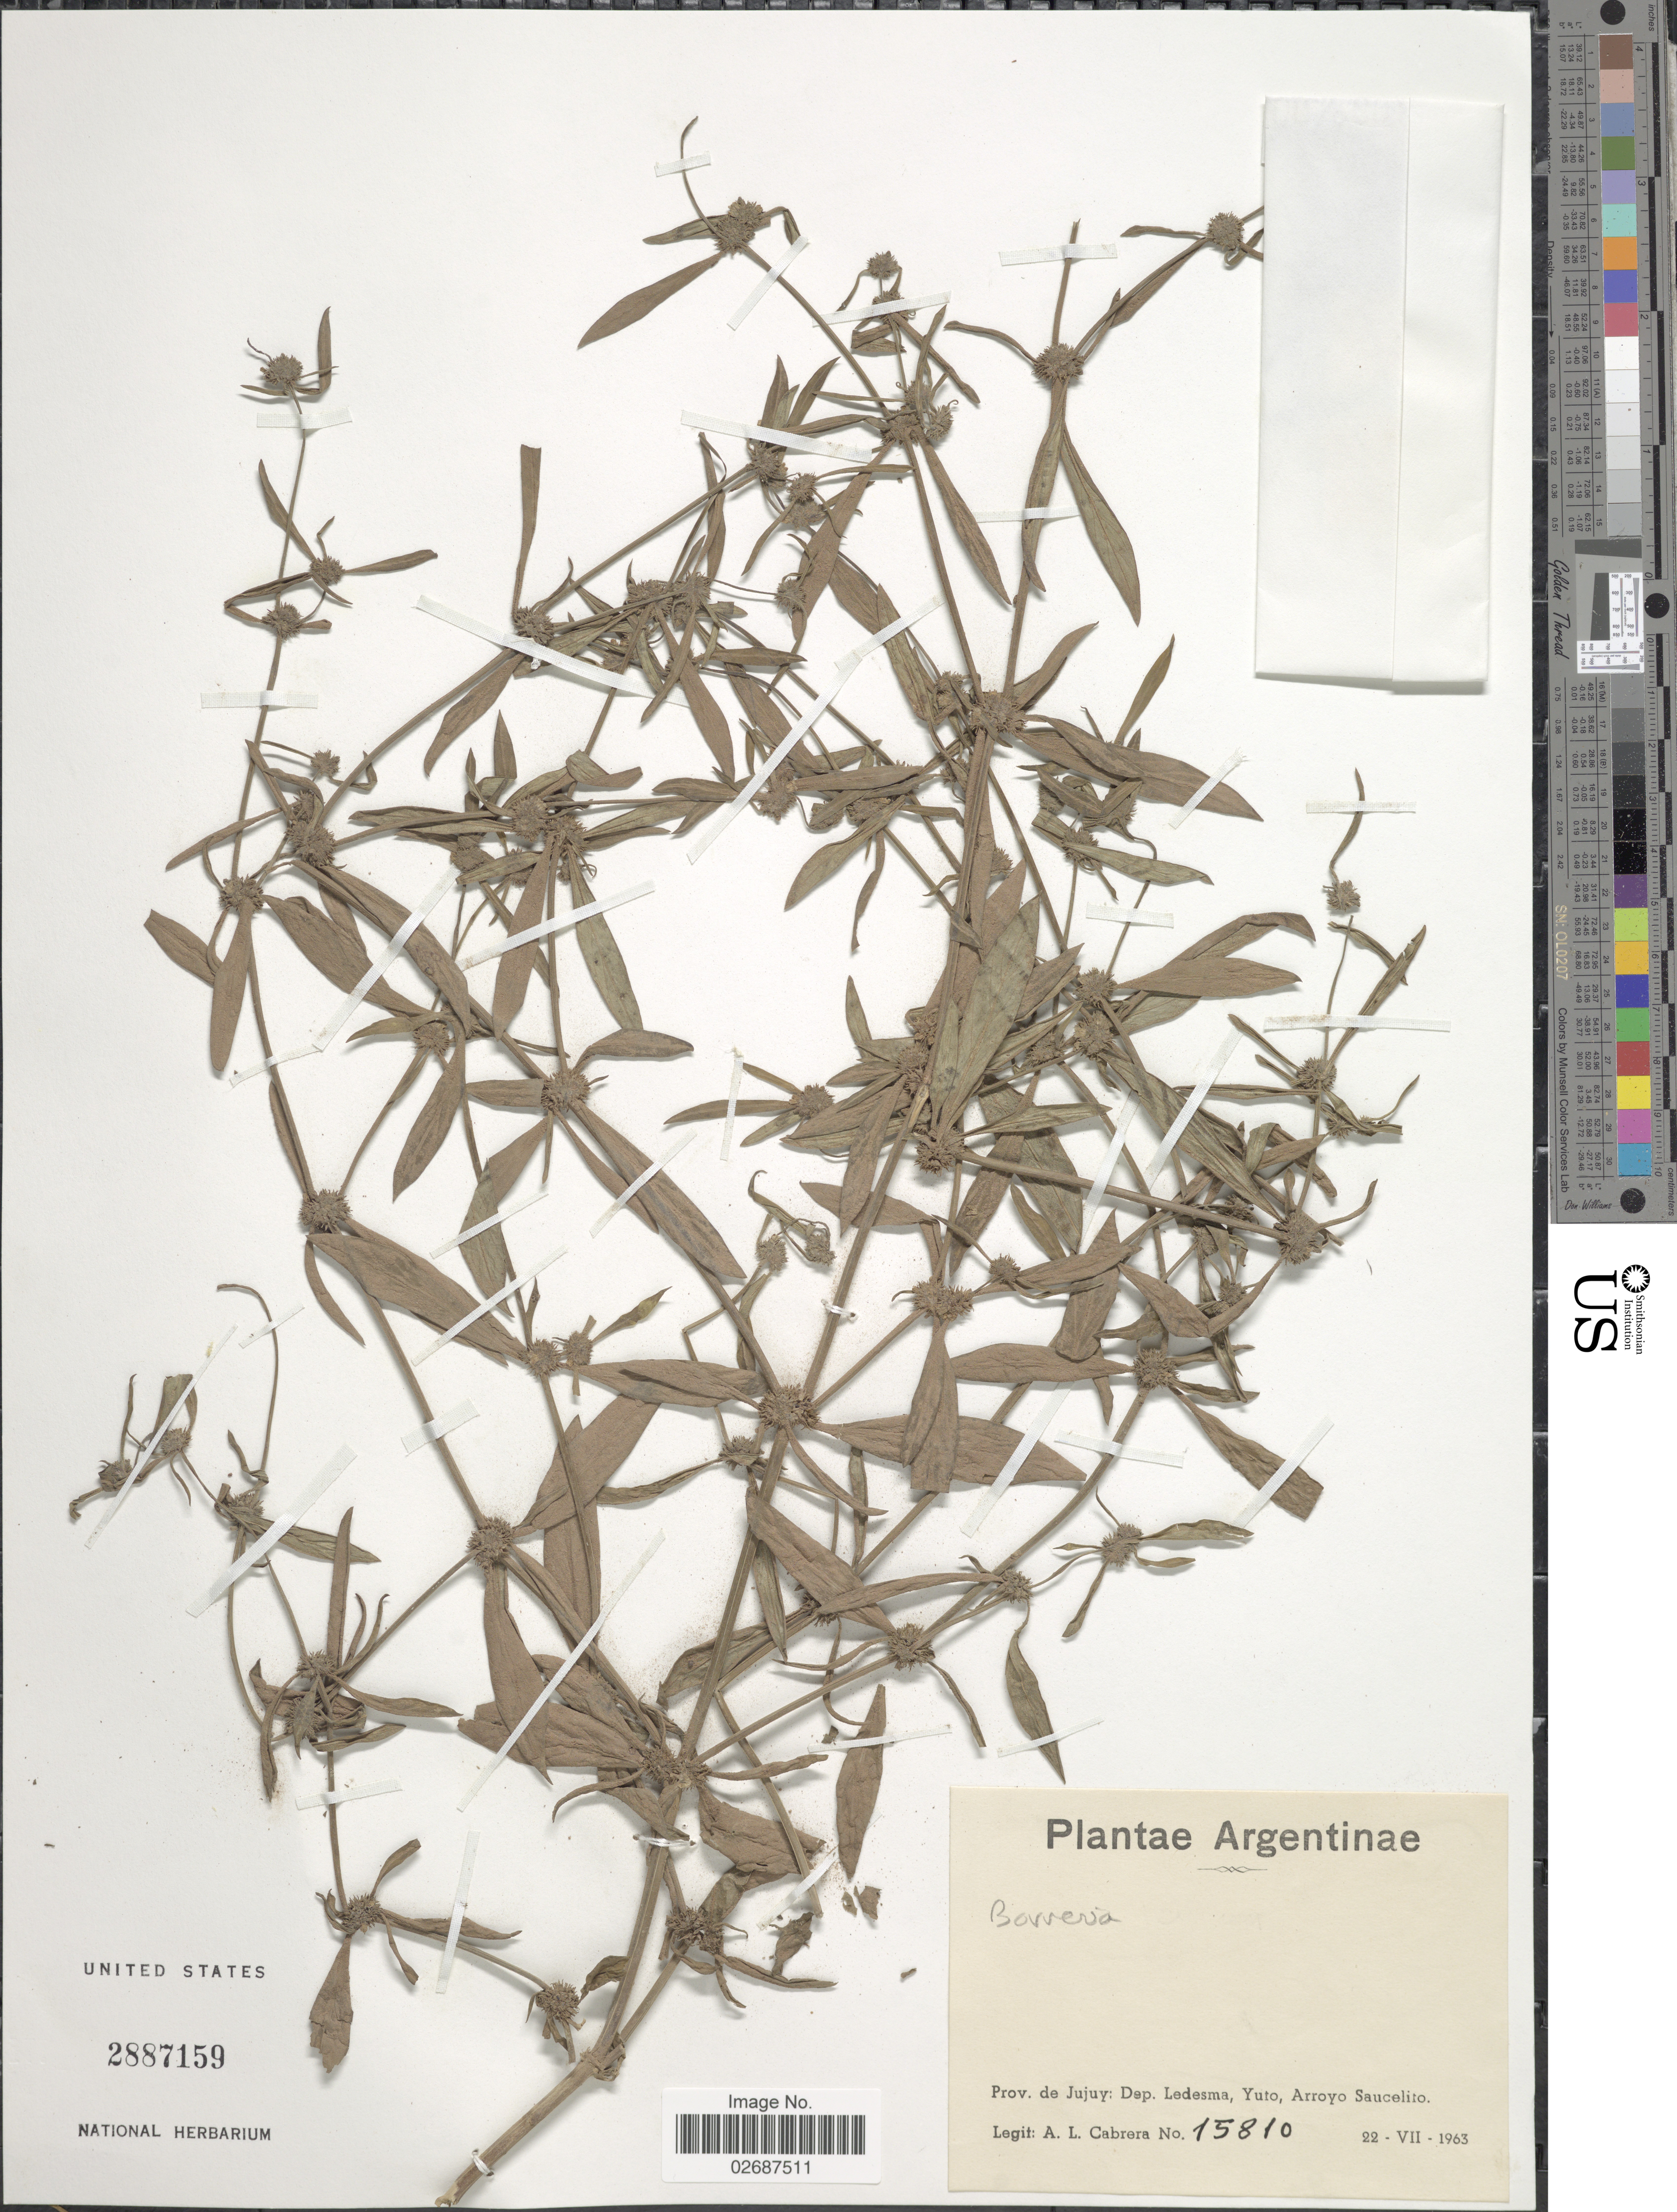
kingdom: Plantae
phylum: Tracheophyta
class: Magnoliopsida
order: Gentianales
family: Rubiaceae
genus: Borreria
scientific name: Borreria sp.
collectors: A. L. Cabrera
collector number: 15810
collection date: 1963-07-22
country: Argentina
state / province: Jujuy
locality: Argentinae, Dep. Ledesma, Yuto, Arroyo Saucelito.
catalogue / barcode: US 2887159